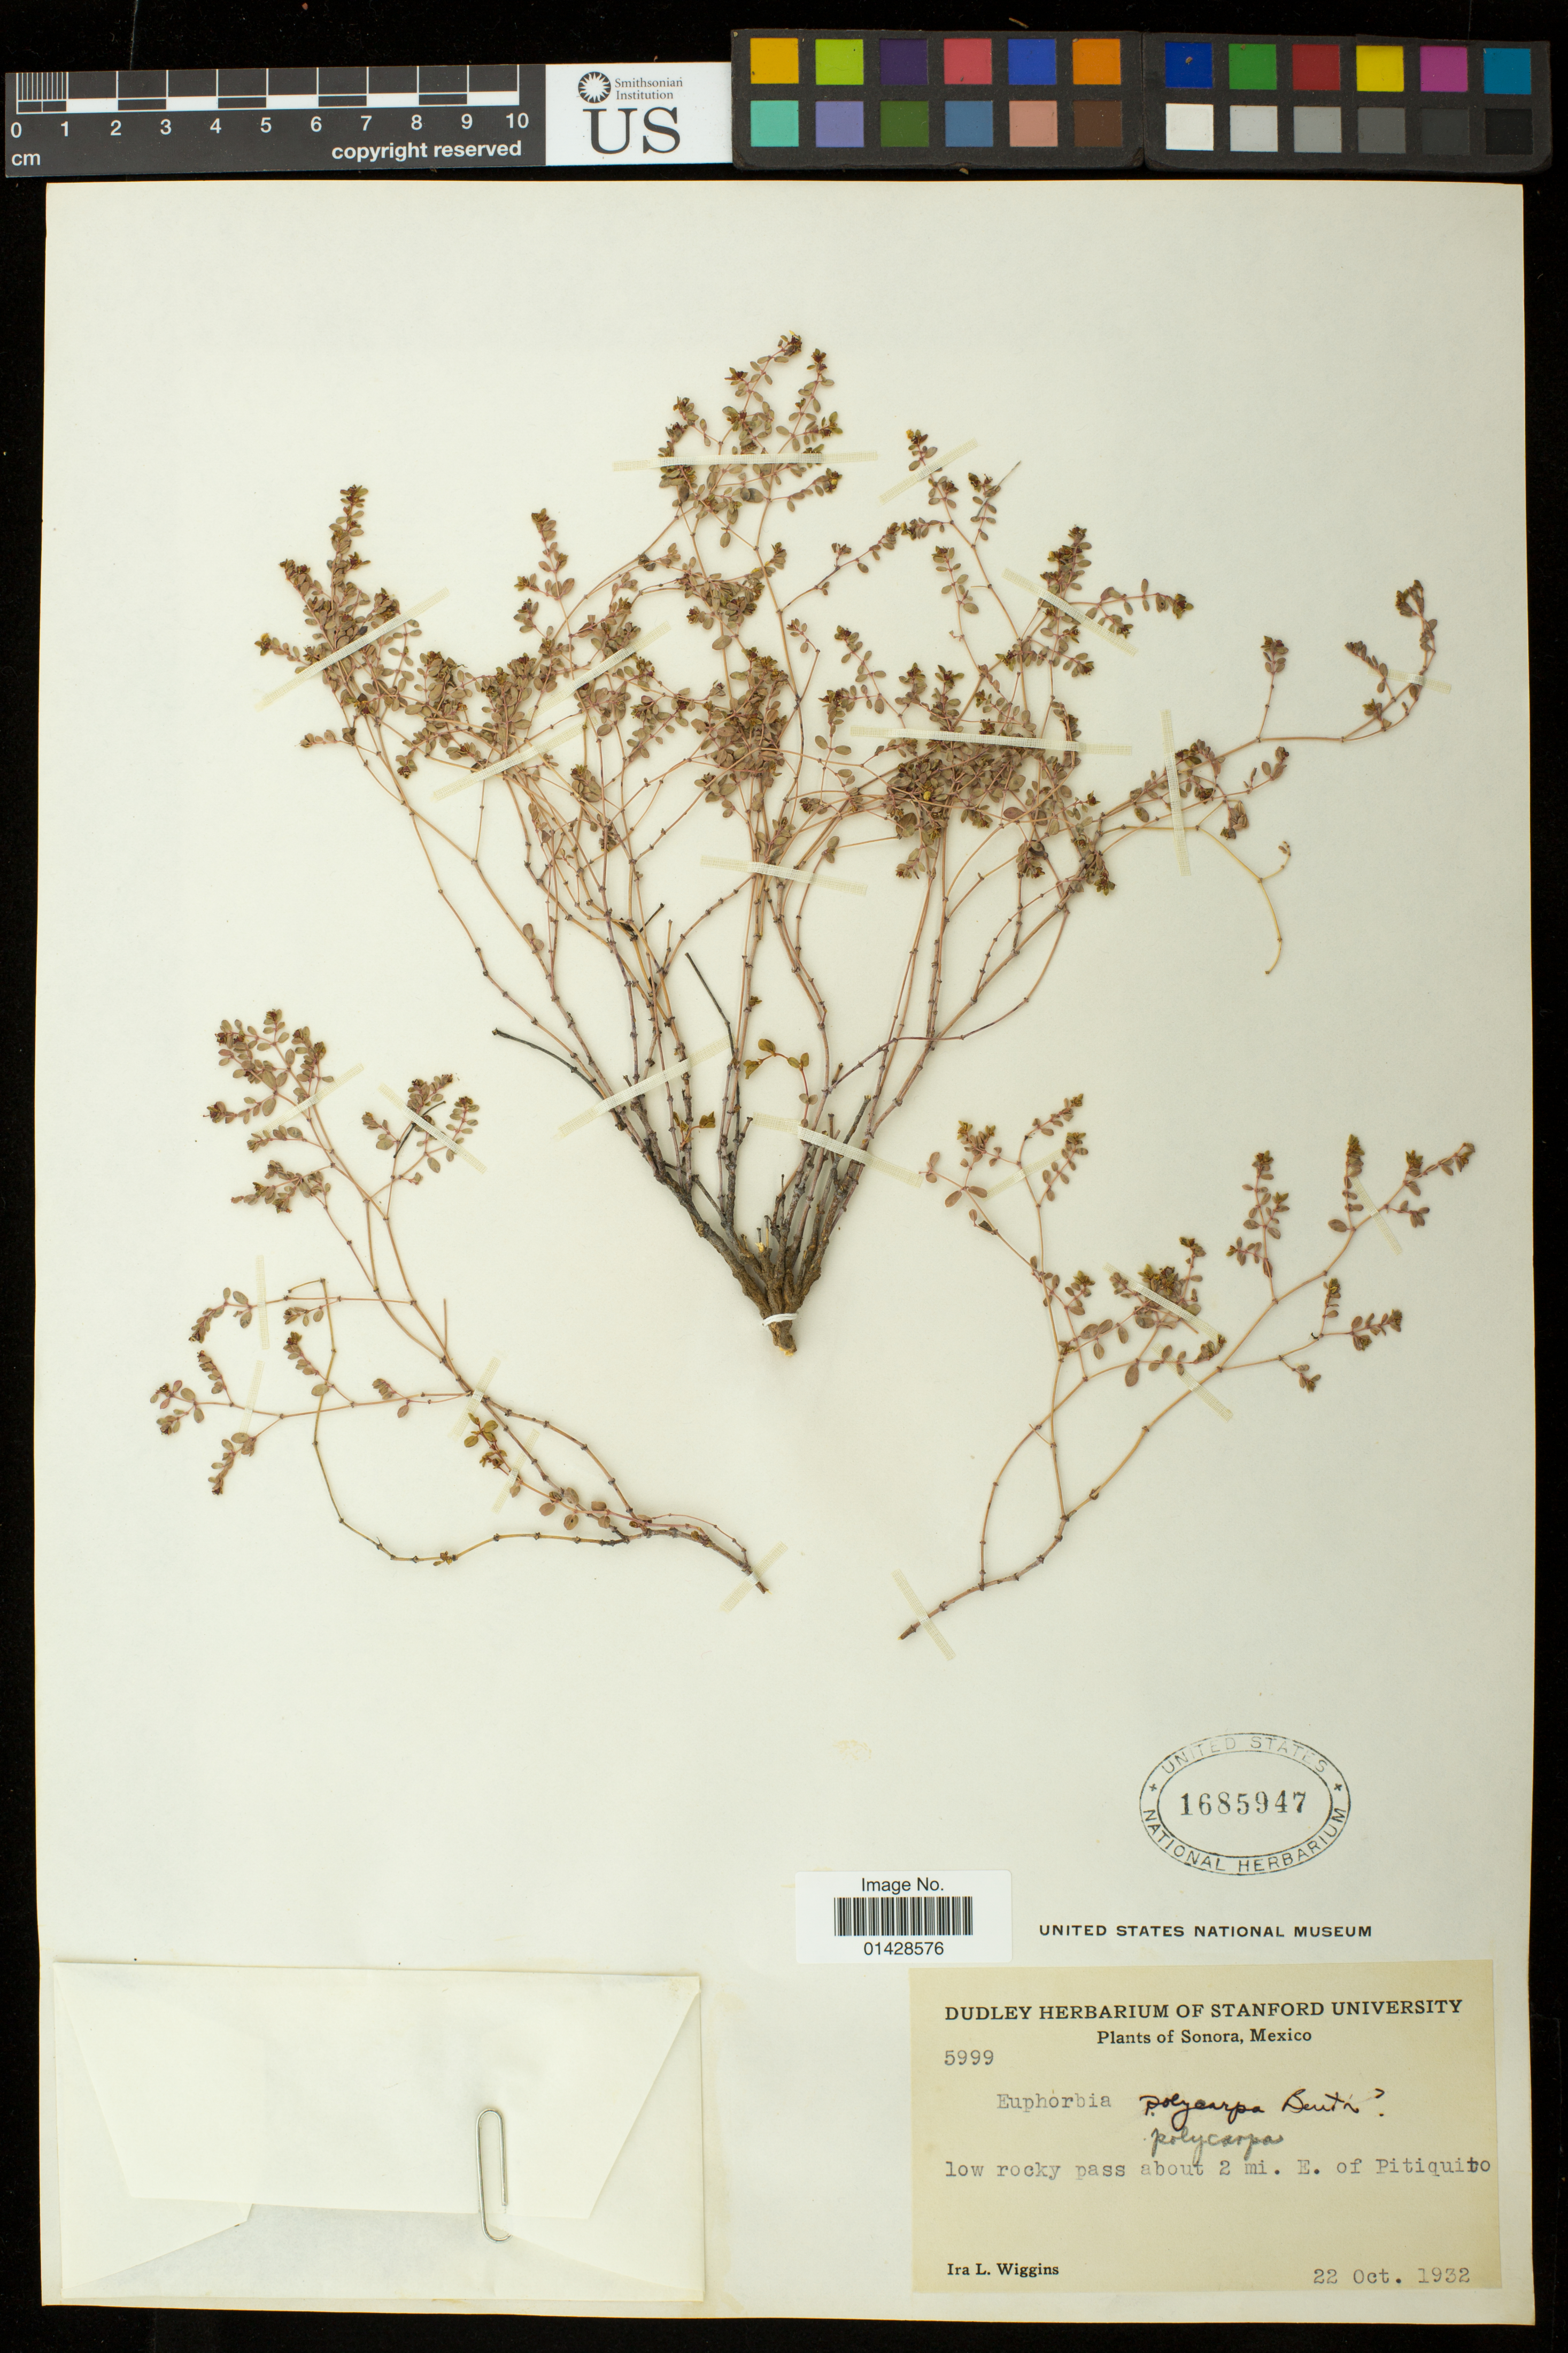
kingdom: Plantae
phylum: Tracheophyta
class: Magnoliopsida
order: Malpighiales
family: Euphorbiaceae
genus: Euphorbia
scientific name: Euphorbia polycarpa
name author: Benth.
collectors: I. L. Wiggins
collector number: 5999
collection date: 1932-10-22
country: Mexico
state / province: Sonora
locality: Low rocky pass about 2 mi. E. of Pitiquito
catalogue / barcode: US 1685947